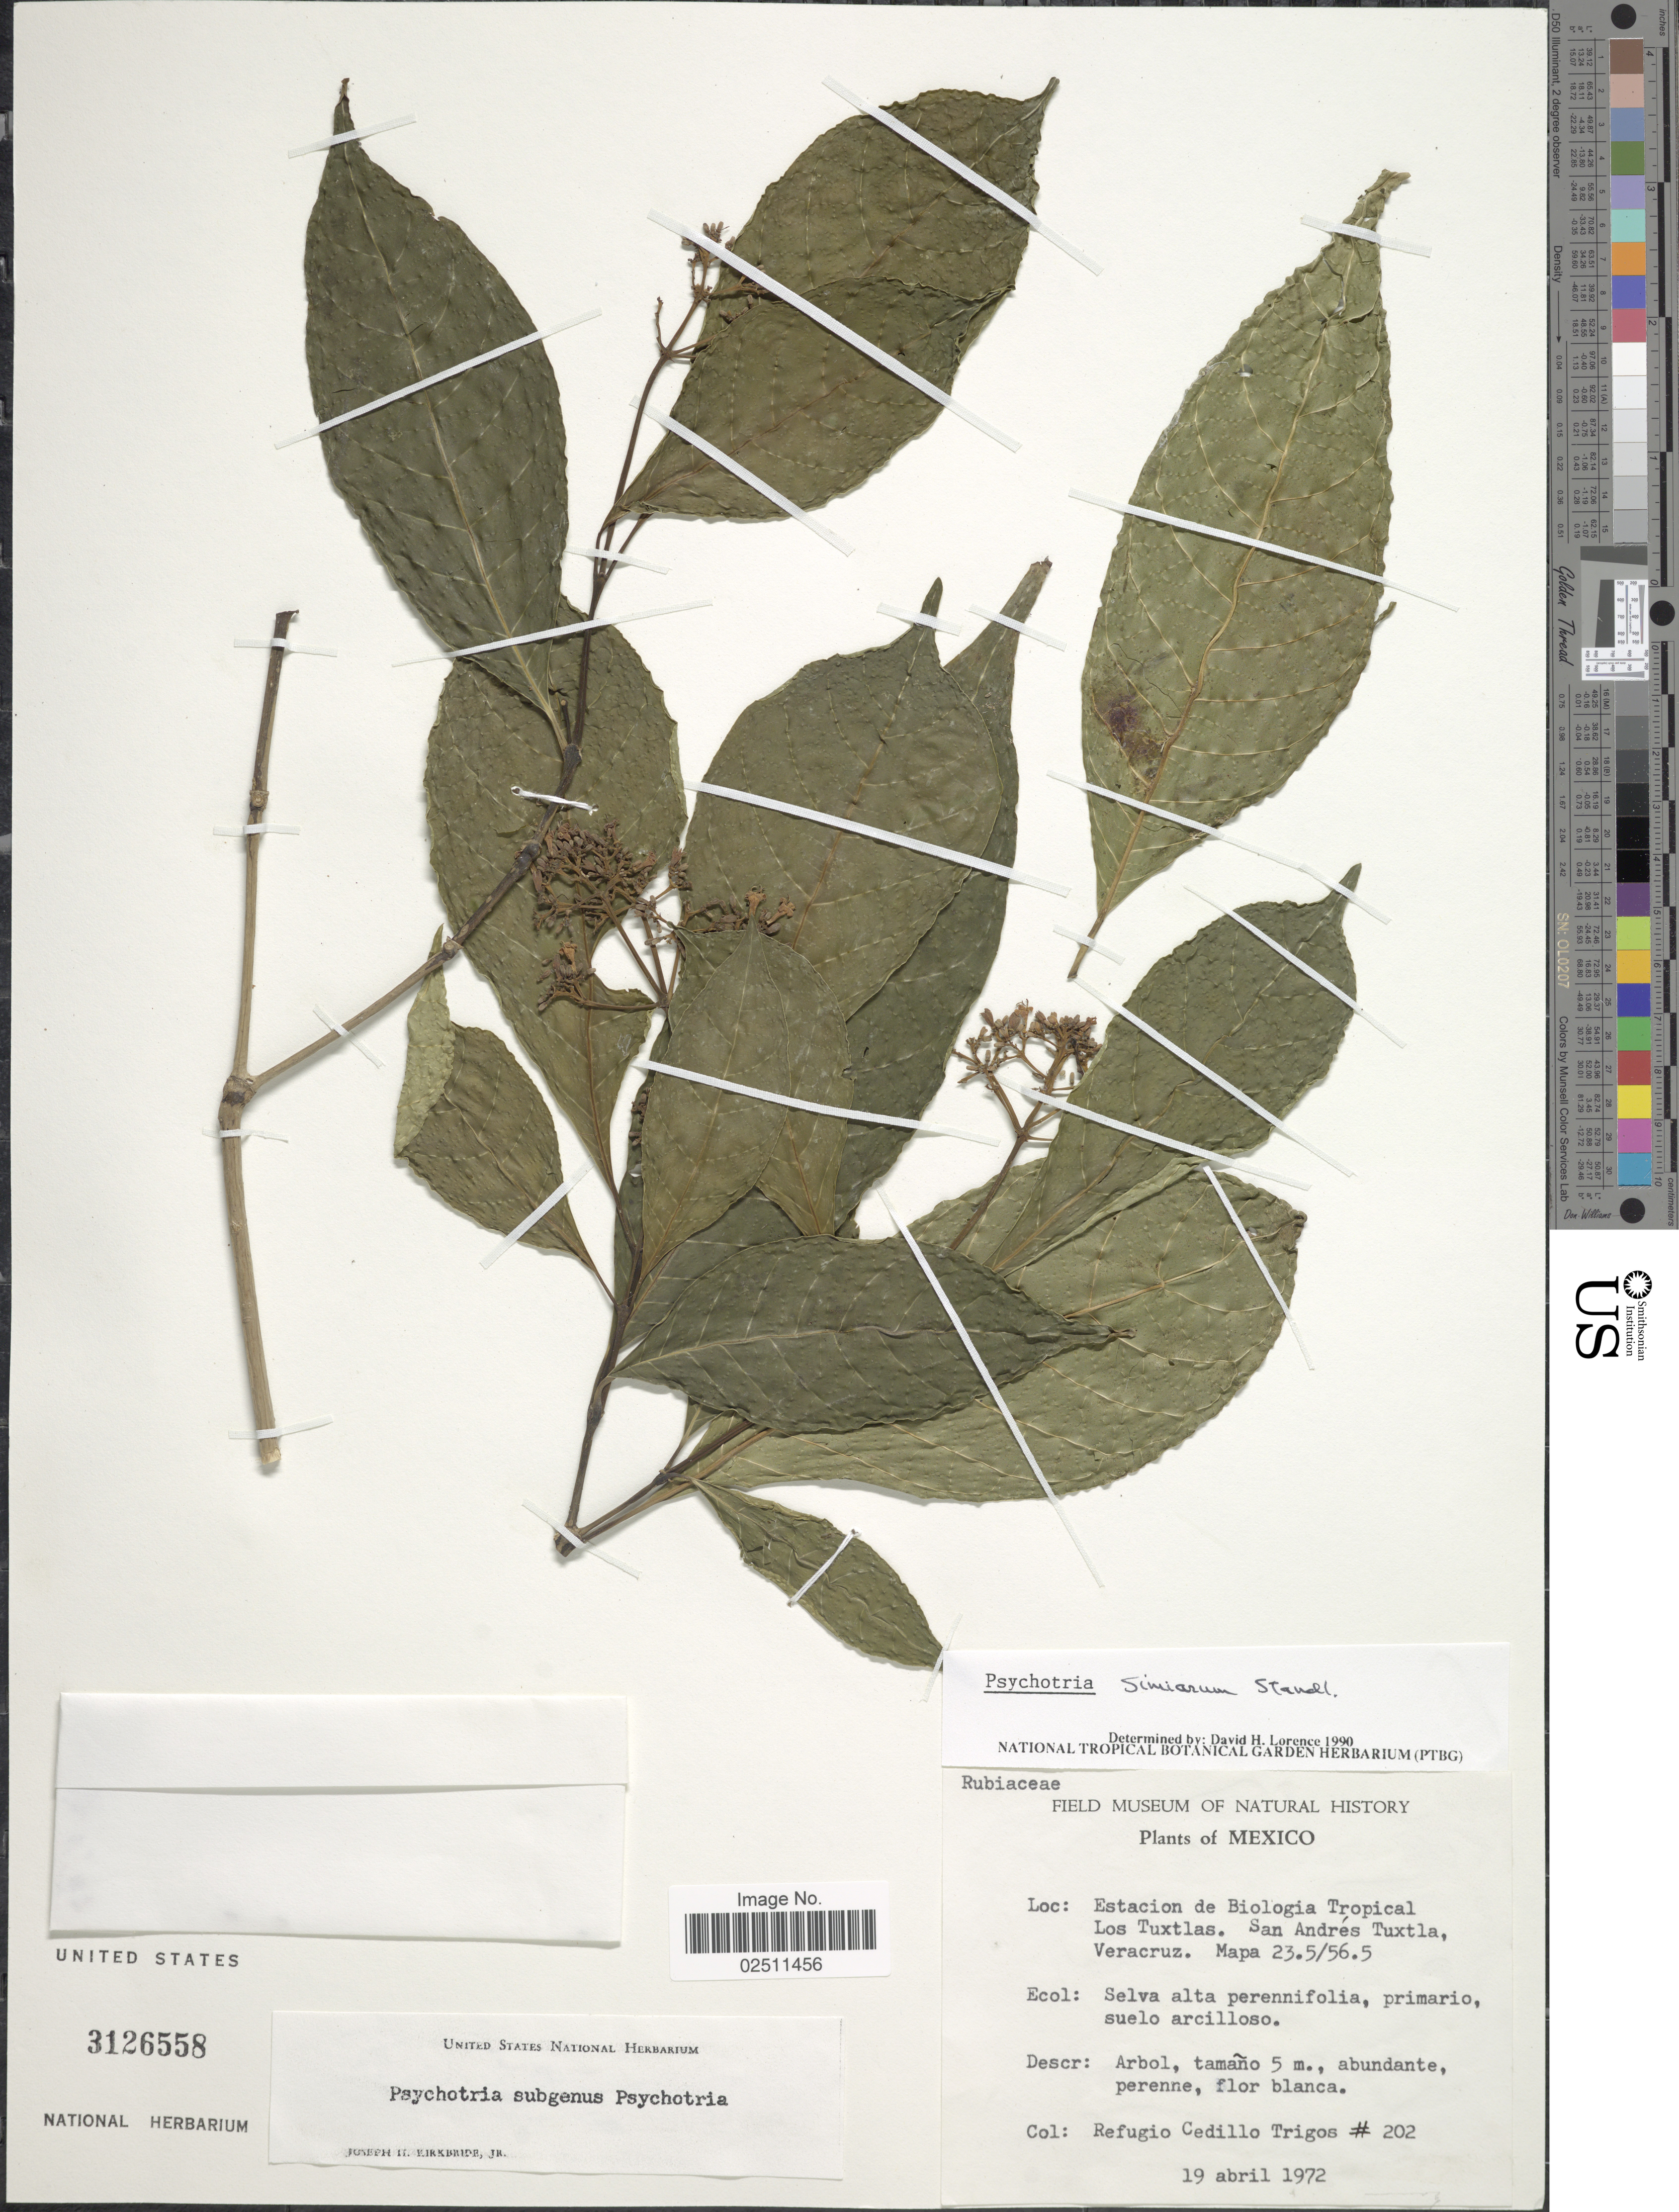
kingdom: Plantae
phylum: Tracheophyta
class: Magnoliopsida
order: Gentianales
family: Rubiaceae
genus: Psychotria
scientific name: Psychotria simiarum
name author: Standl.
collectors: R. CedilloT.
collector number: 202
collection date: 1972-04-19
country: Mexico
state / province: Veracruz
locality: Estacion de Biologia Tropical Los Tuxtlas. San Andres Tuxtla, Veracruz. Mapa 23.5/56.5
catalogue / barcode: US 3126558